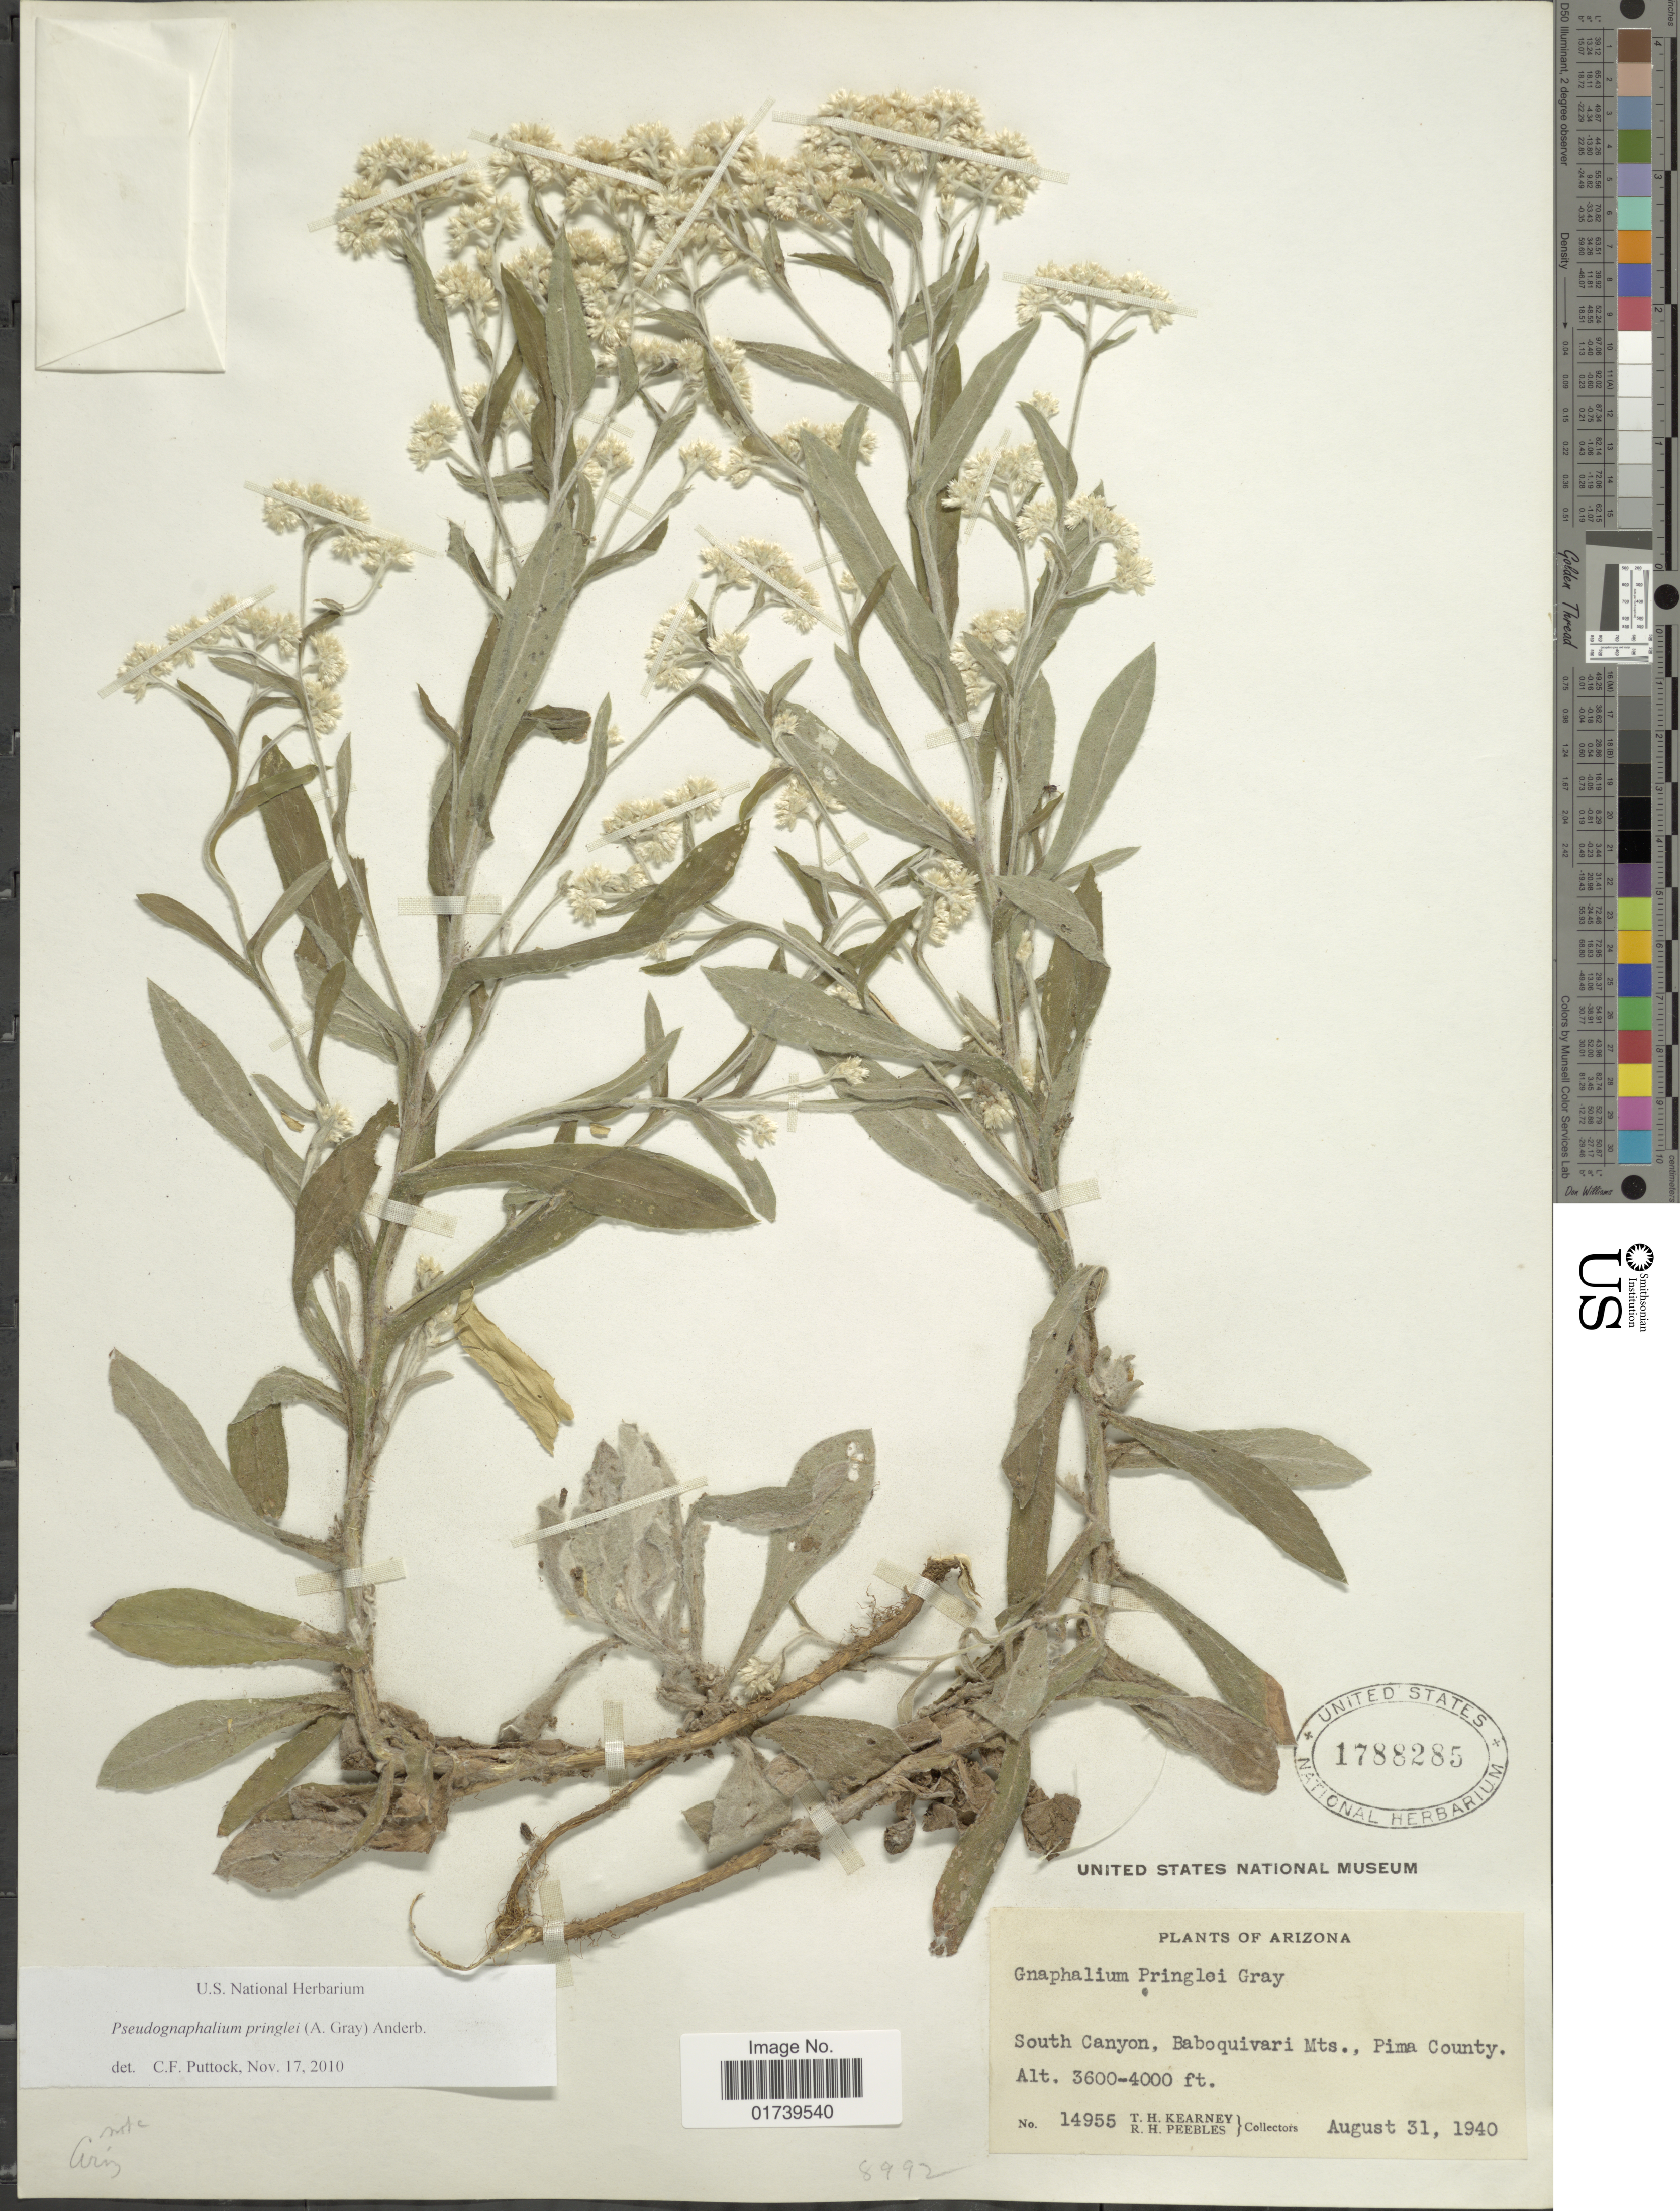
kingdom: Plantae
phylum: Tracheophyta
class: Magnoliopsida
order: Asterales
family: Asteraceae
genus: Pseudognaphalium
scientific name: Pseudognaphalium pringlei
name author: (A. Gray) Anderb.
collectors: T. H. Kearney & R. H. Peebles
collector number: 14955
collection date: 1940-08-31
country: United States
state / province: Arizona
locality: South Canyon, Baboquivari Mts., Pima County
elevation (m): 1097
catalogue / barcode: US 1788285